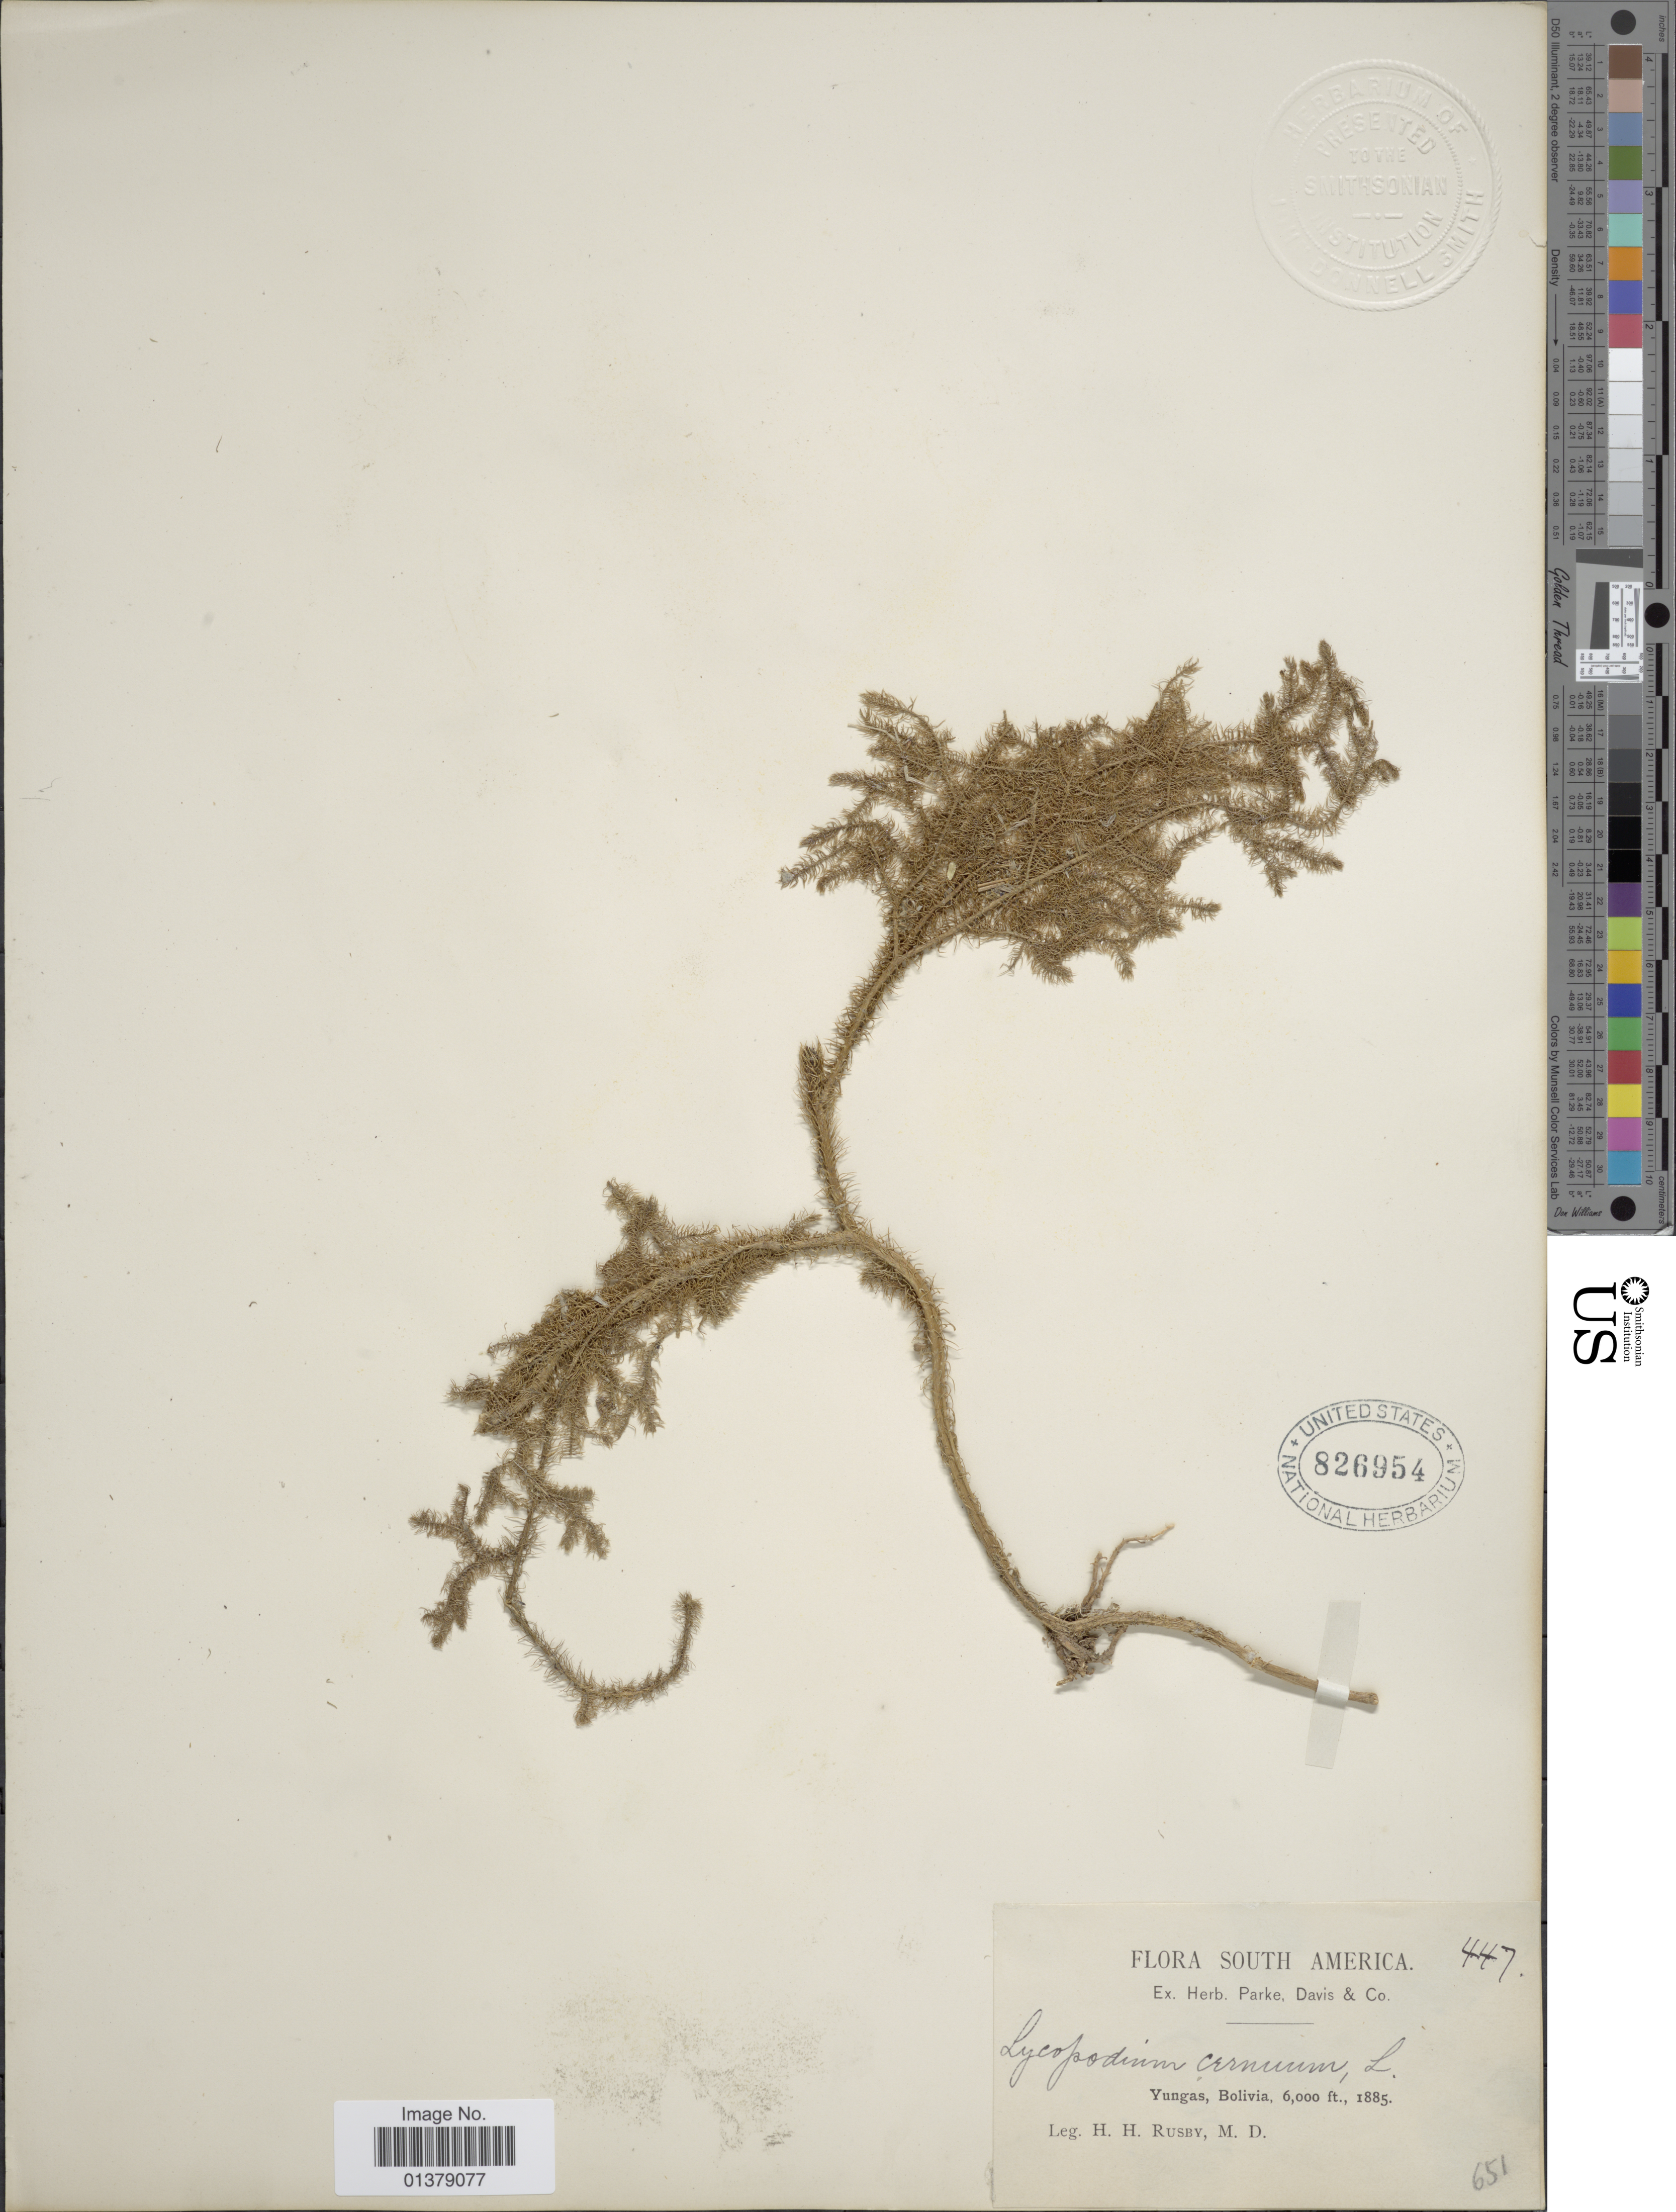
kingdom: Plantae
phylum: Tracheophyta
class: Lycopodiopsida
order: Lycopodiales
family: Lycopodiaceae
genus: Palhinhaea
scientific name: Palhinhaea cernua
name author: (L.) Vasc. & Franco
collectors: H. H. Rusby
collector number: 477*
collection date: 1885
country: Bolivia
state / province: La Paz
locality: Yungas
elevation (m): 1829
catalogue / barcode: US 826954